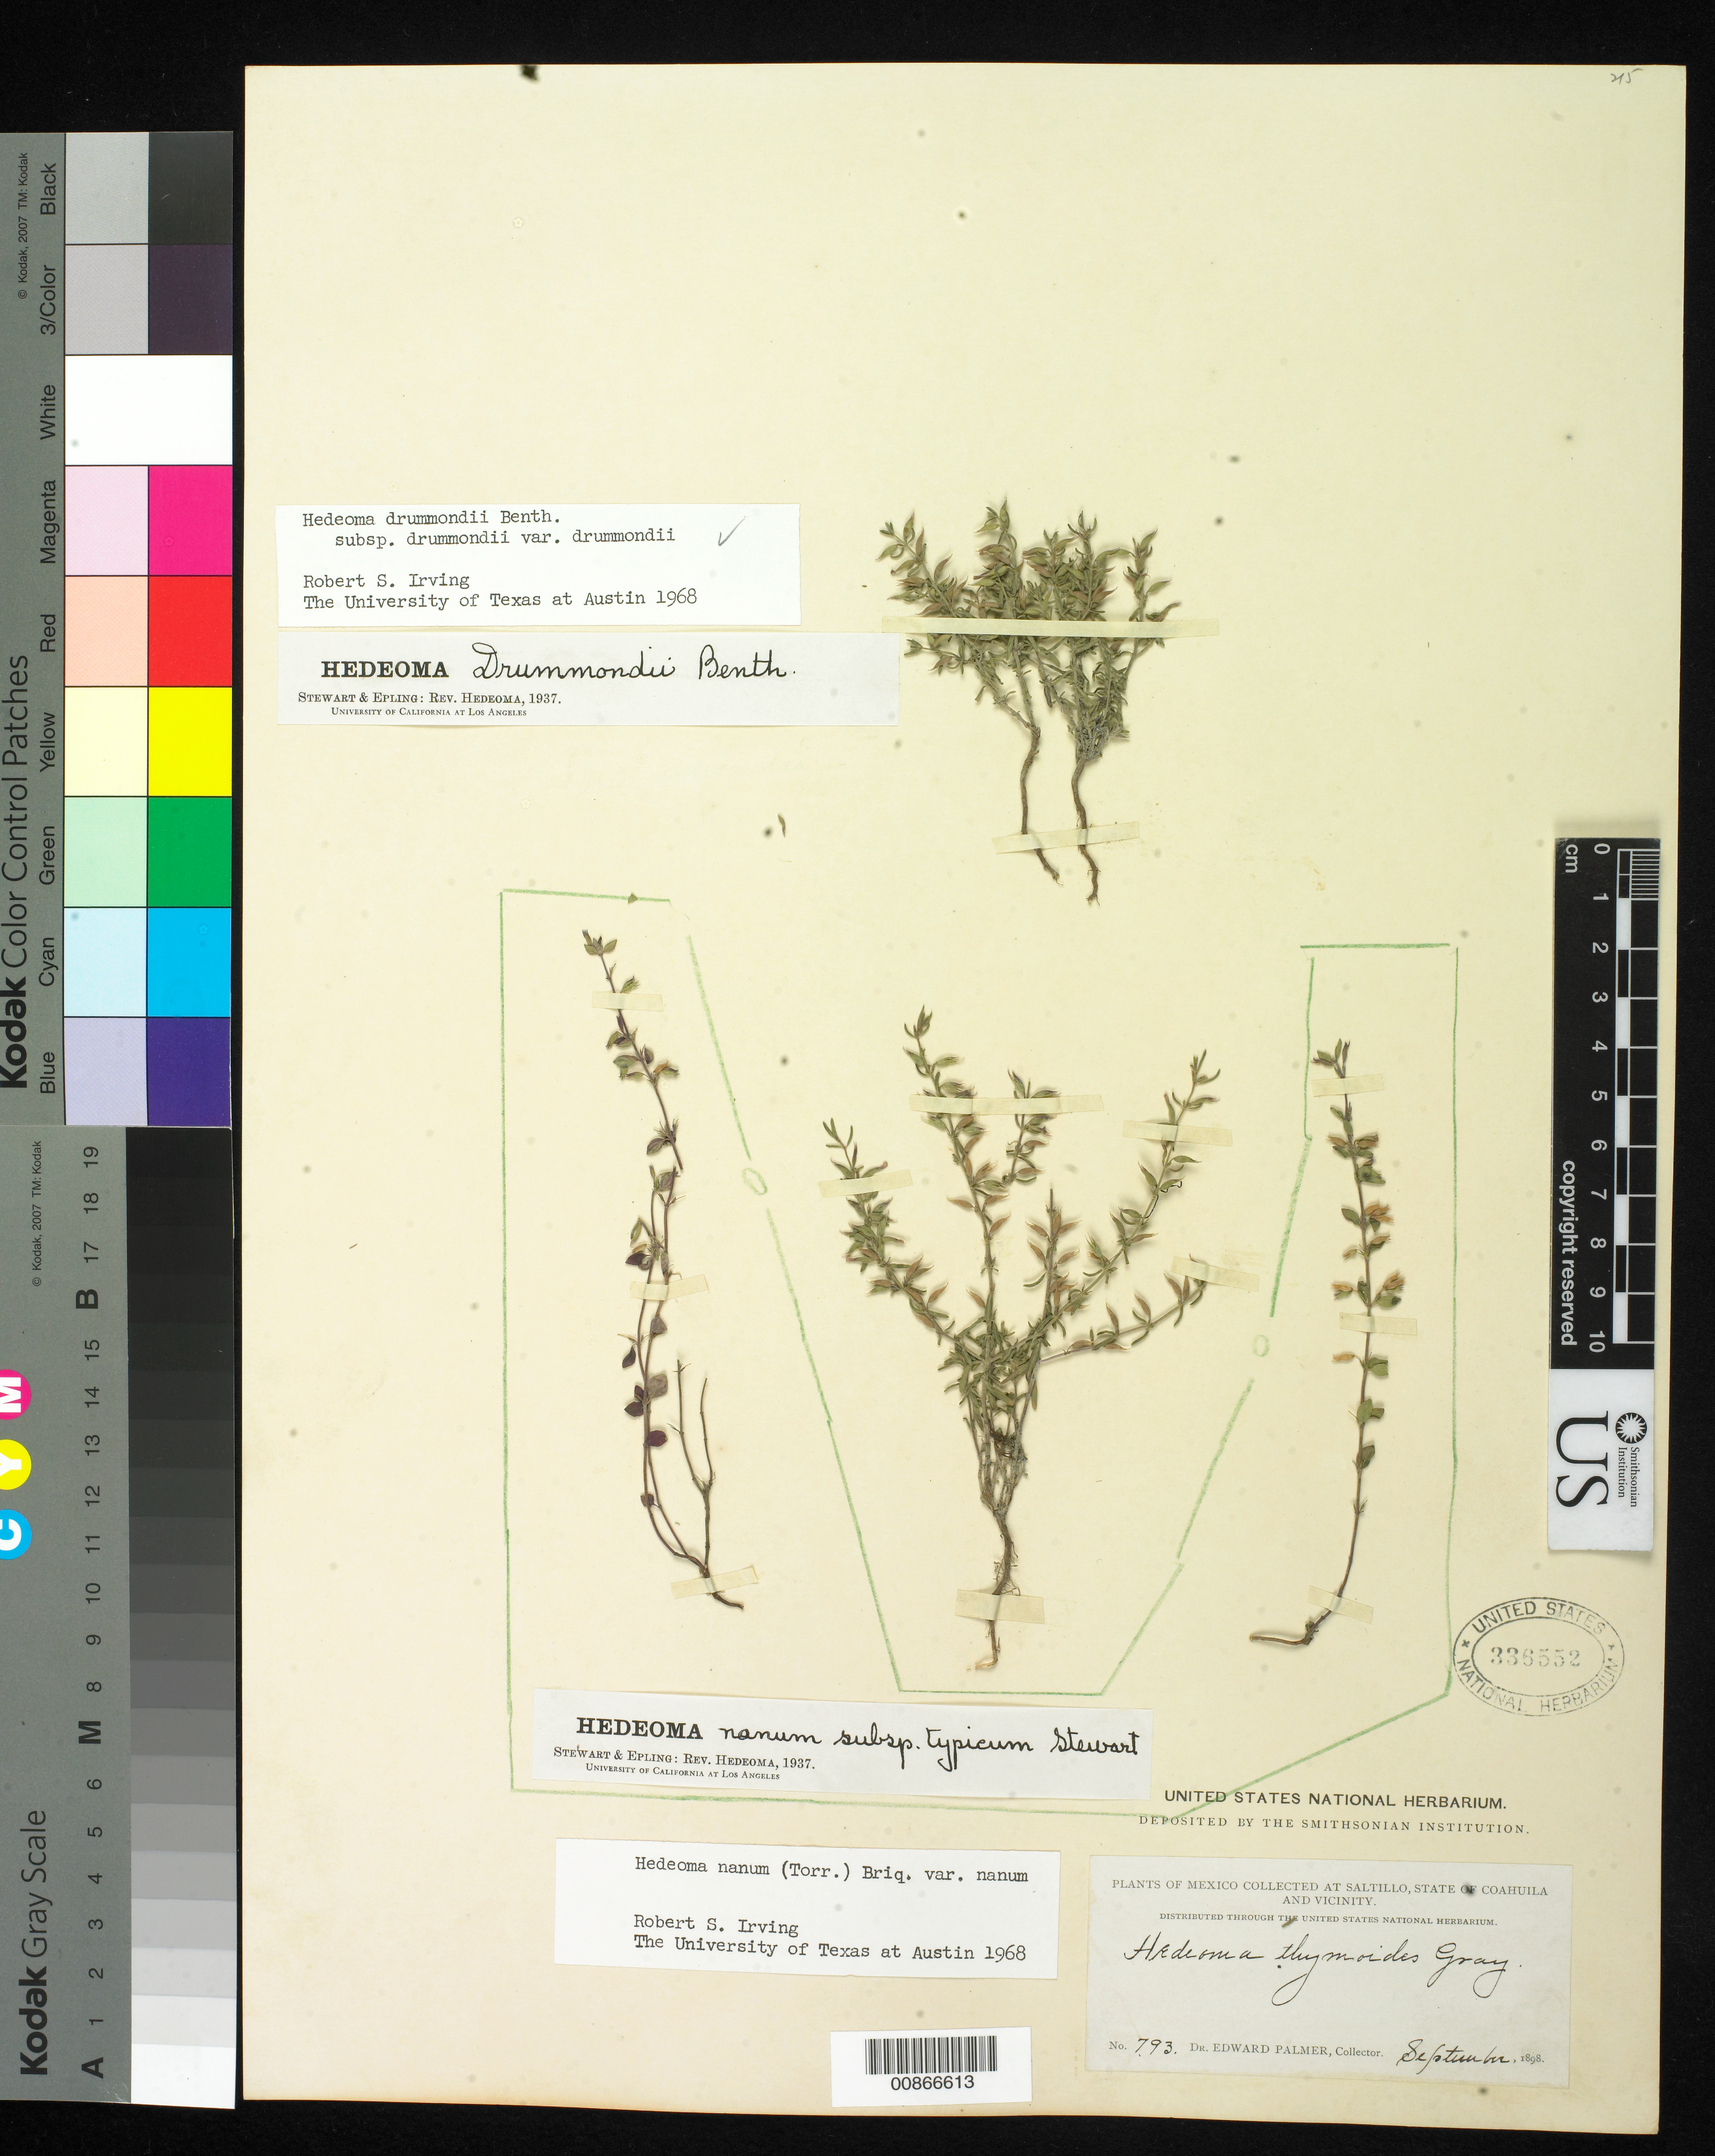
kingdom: Plantae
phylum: Tracheophyta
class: Magnoliopsida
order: Lamiales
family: Lamiaceae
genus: Hedeoma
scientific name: Hedeoma drummondii subsp. drummondii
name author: Benth.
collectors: E. Palmer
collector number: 793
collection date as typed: Sep 1898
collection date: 1898-09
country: Mexico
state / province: Coahuila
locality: Saltillo, Coahuila and vicinity.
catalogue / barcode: US 336552